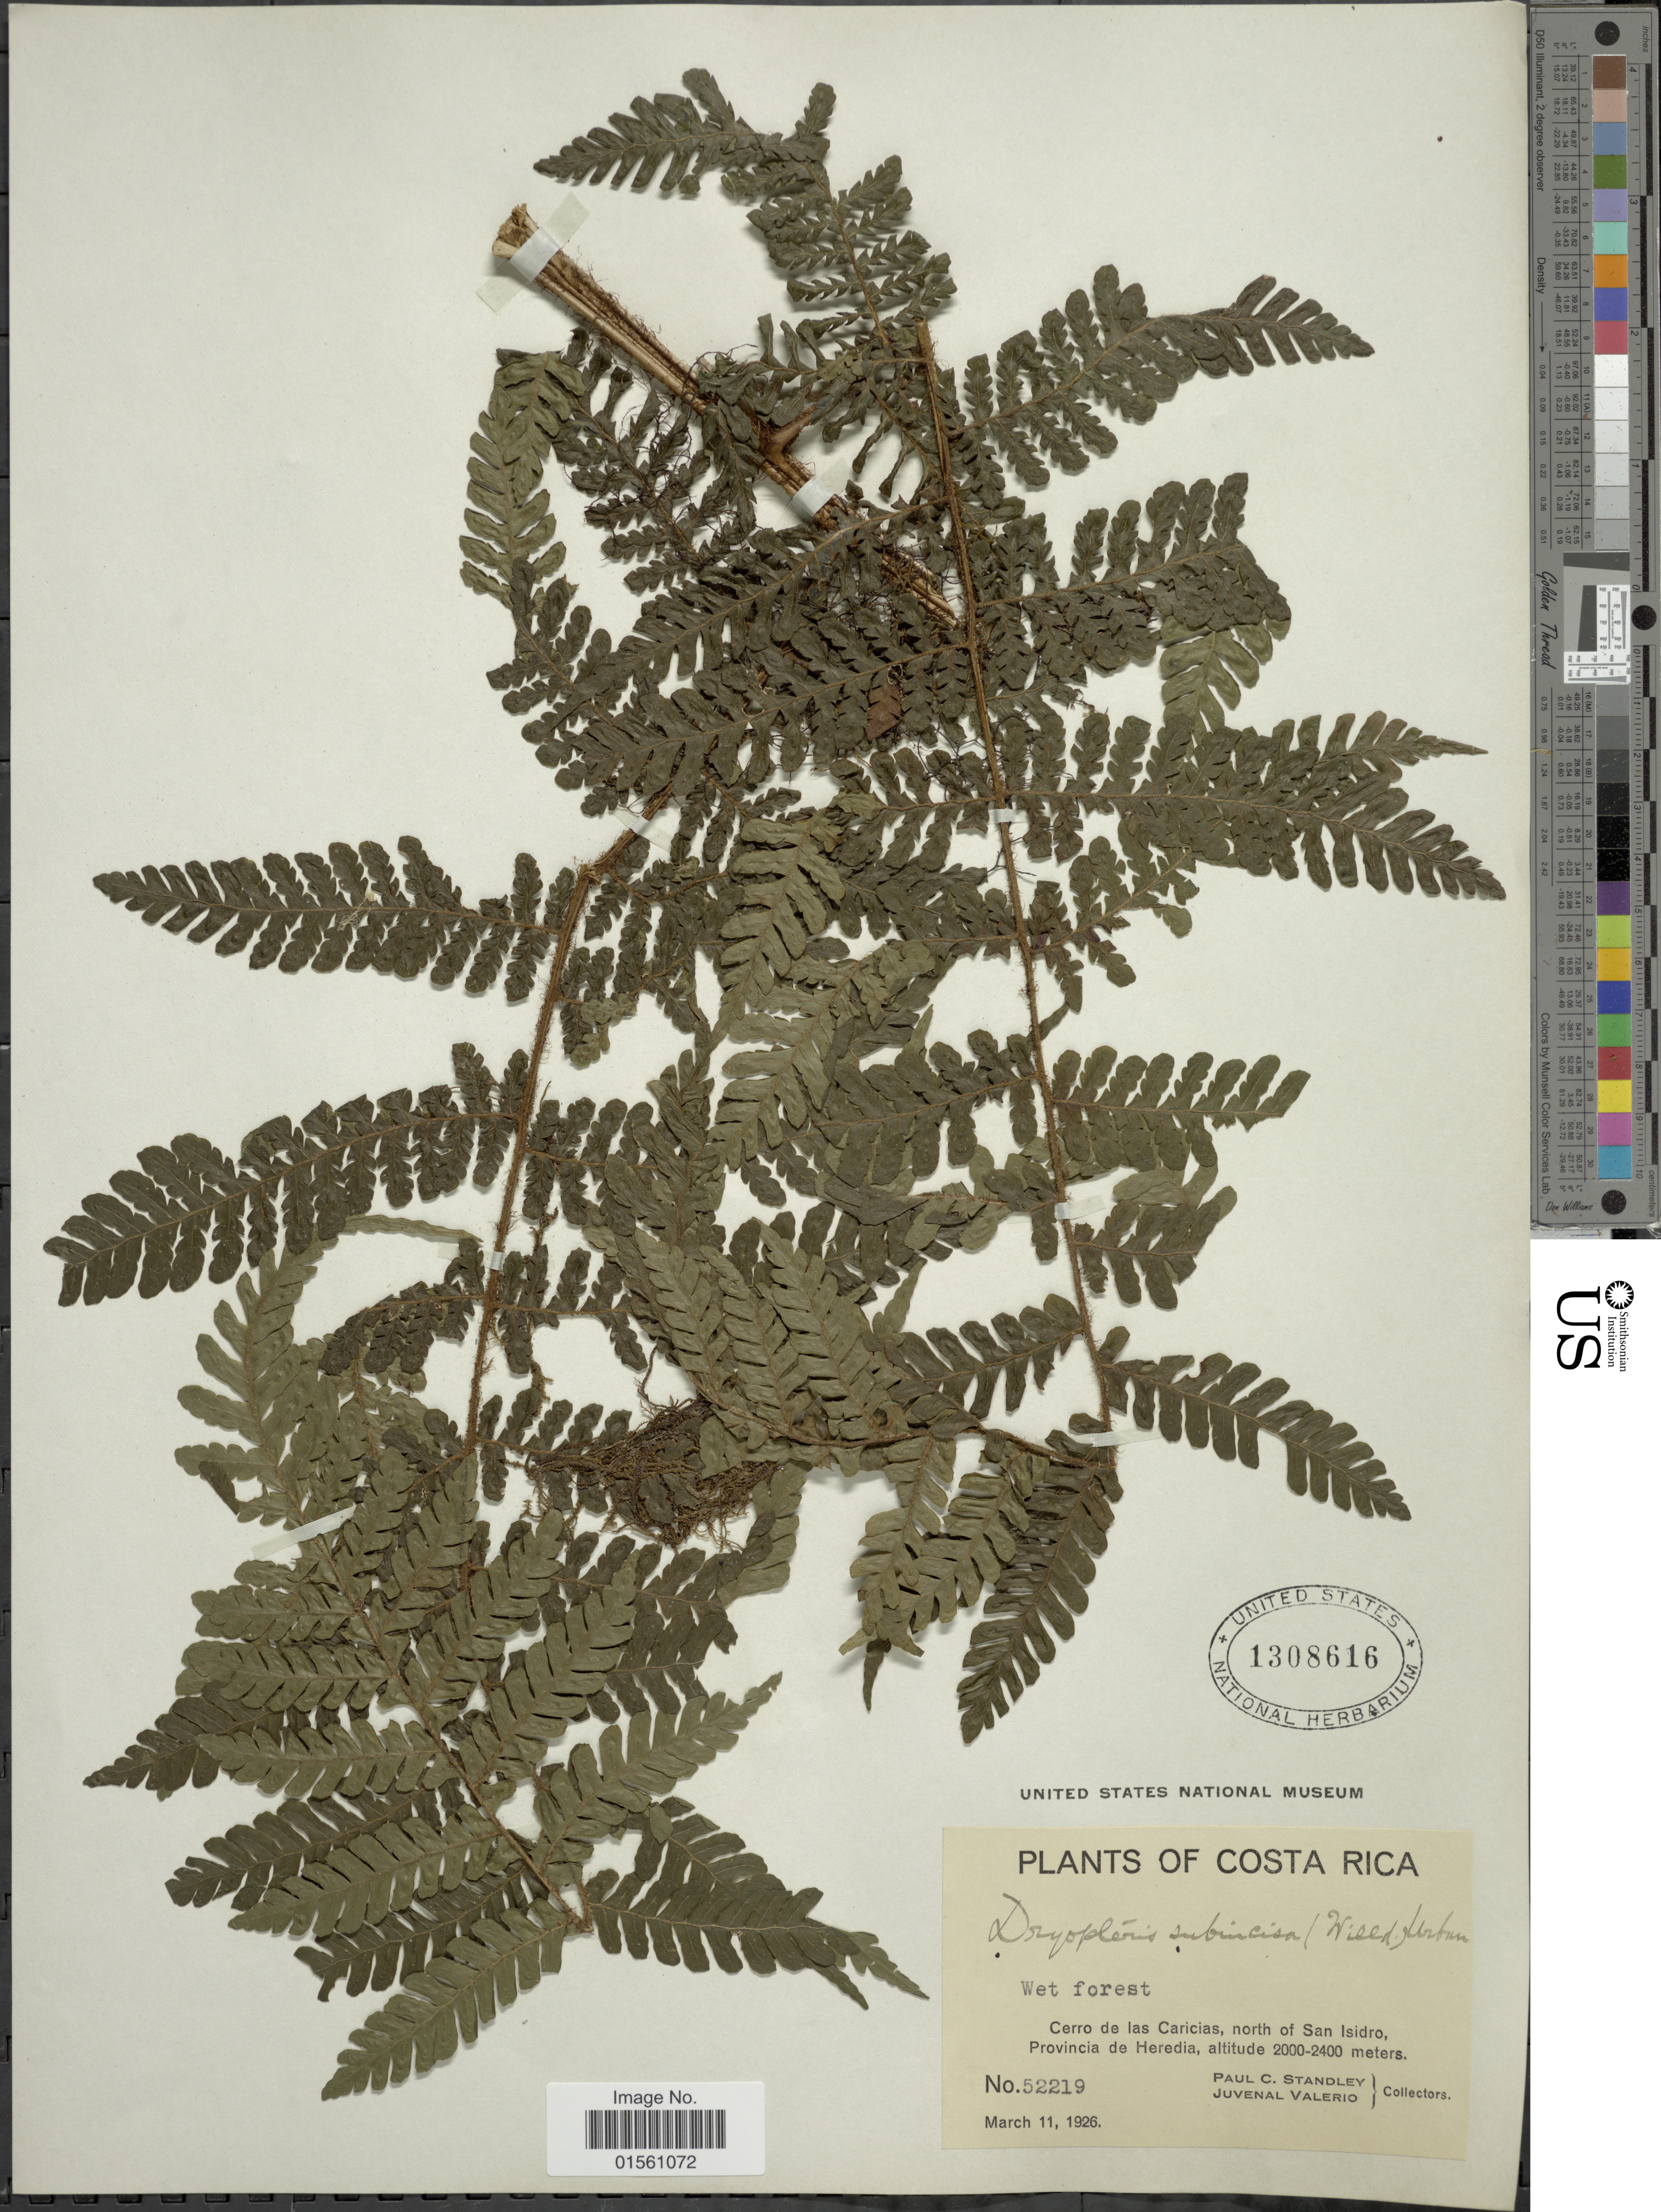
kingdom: Plantae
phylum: Tracheophyta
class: Polypodiopsida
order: Polypodiales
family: Dryopteridaceae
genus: Megalastrum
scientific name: Megalastrum subincisum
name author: (Willd.) A.R. Sm. & R.C. Moran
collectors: P. C. Standley & J. Valerio R.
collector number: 52219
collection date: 1926-03-11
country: Costa Rica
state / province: Heredia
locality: Costa Rica, Cerro de las Caricias, north of san Isidro, Provincia de Heredia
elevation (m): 2000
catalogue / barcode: US 1308616